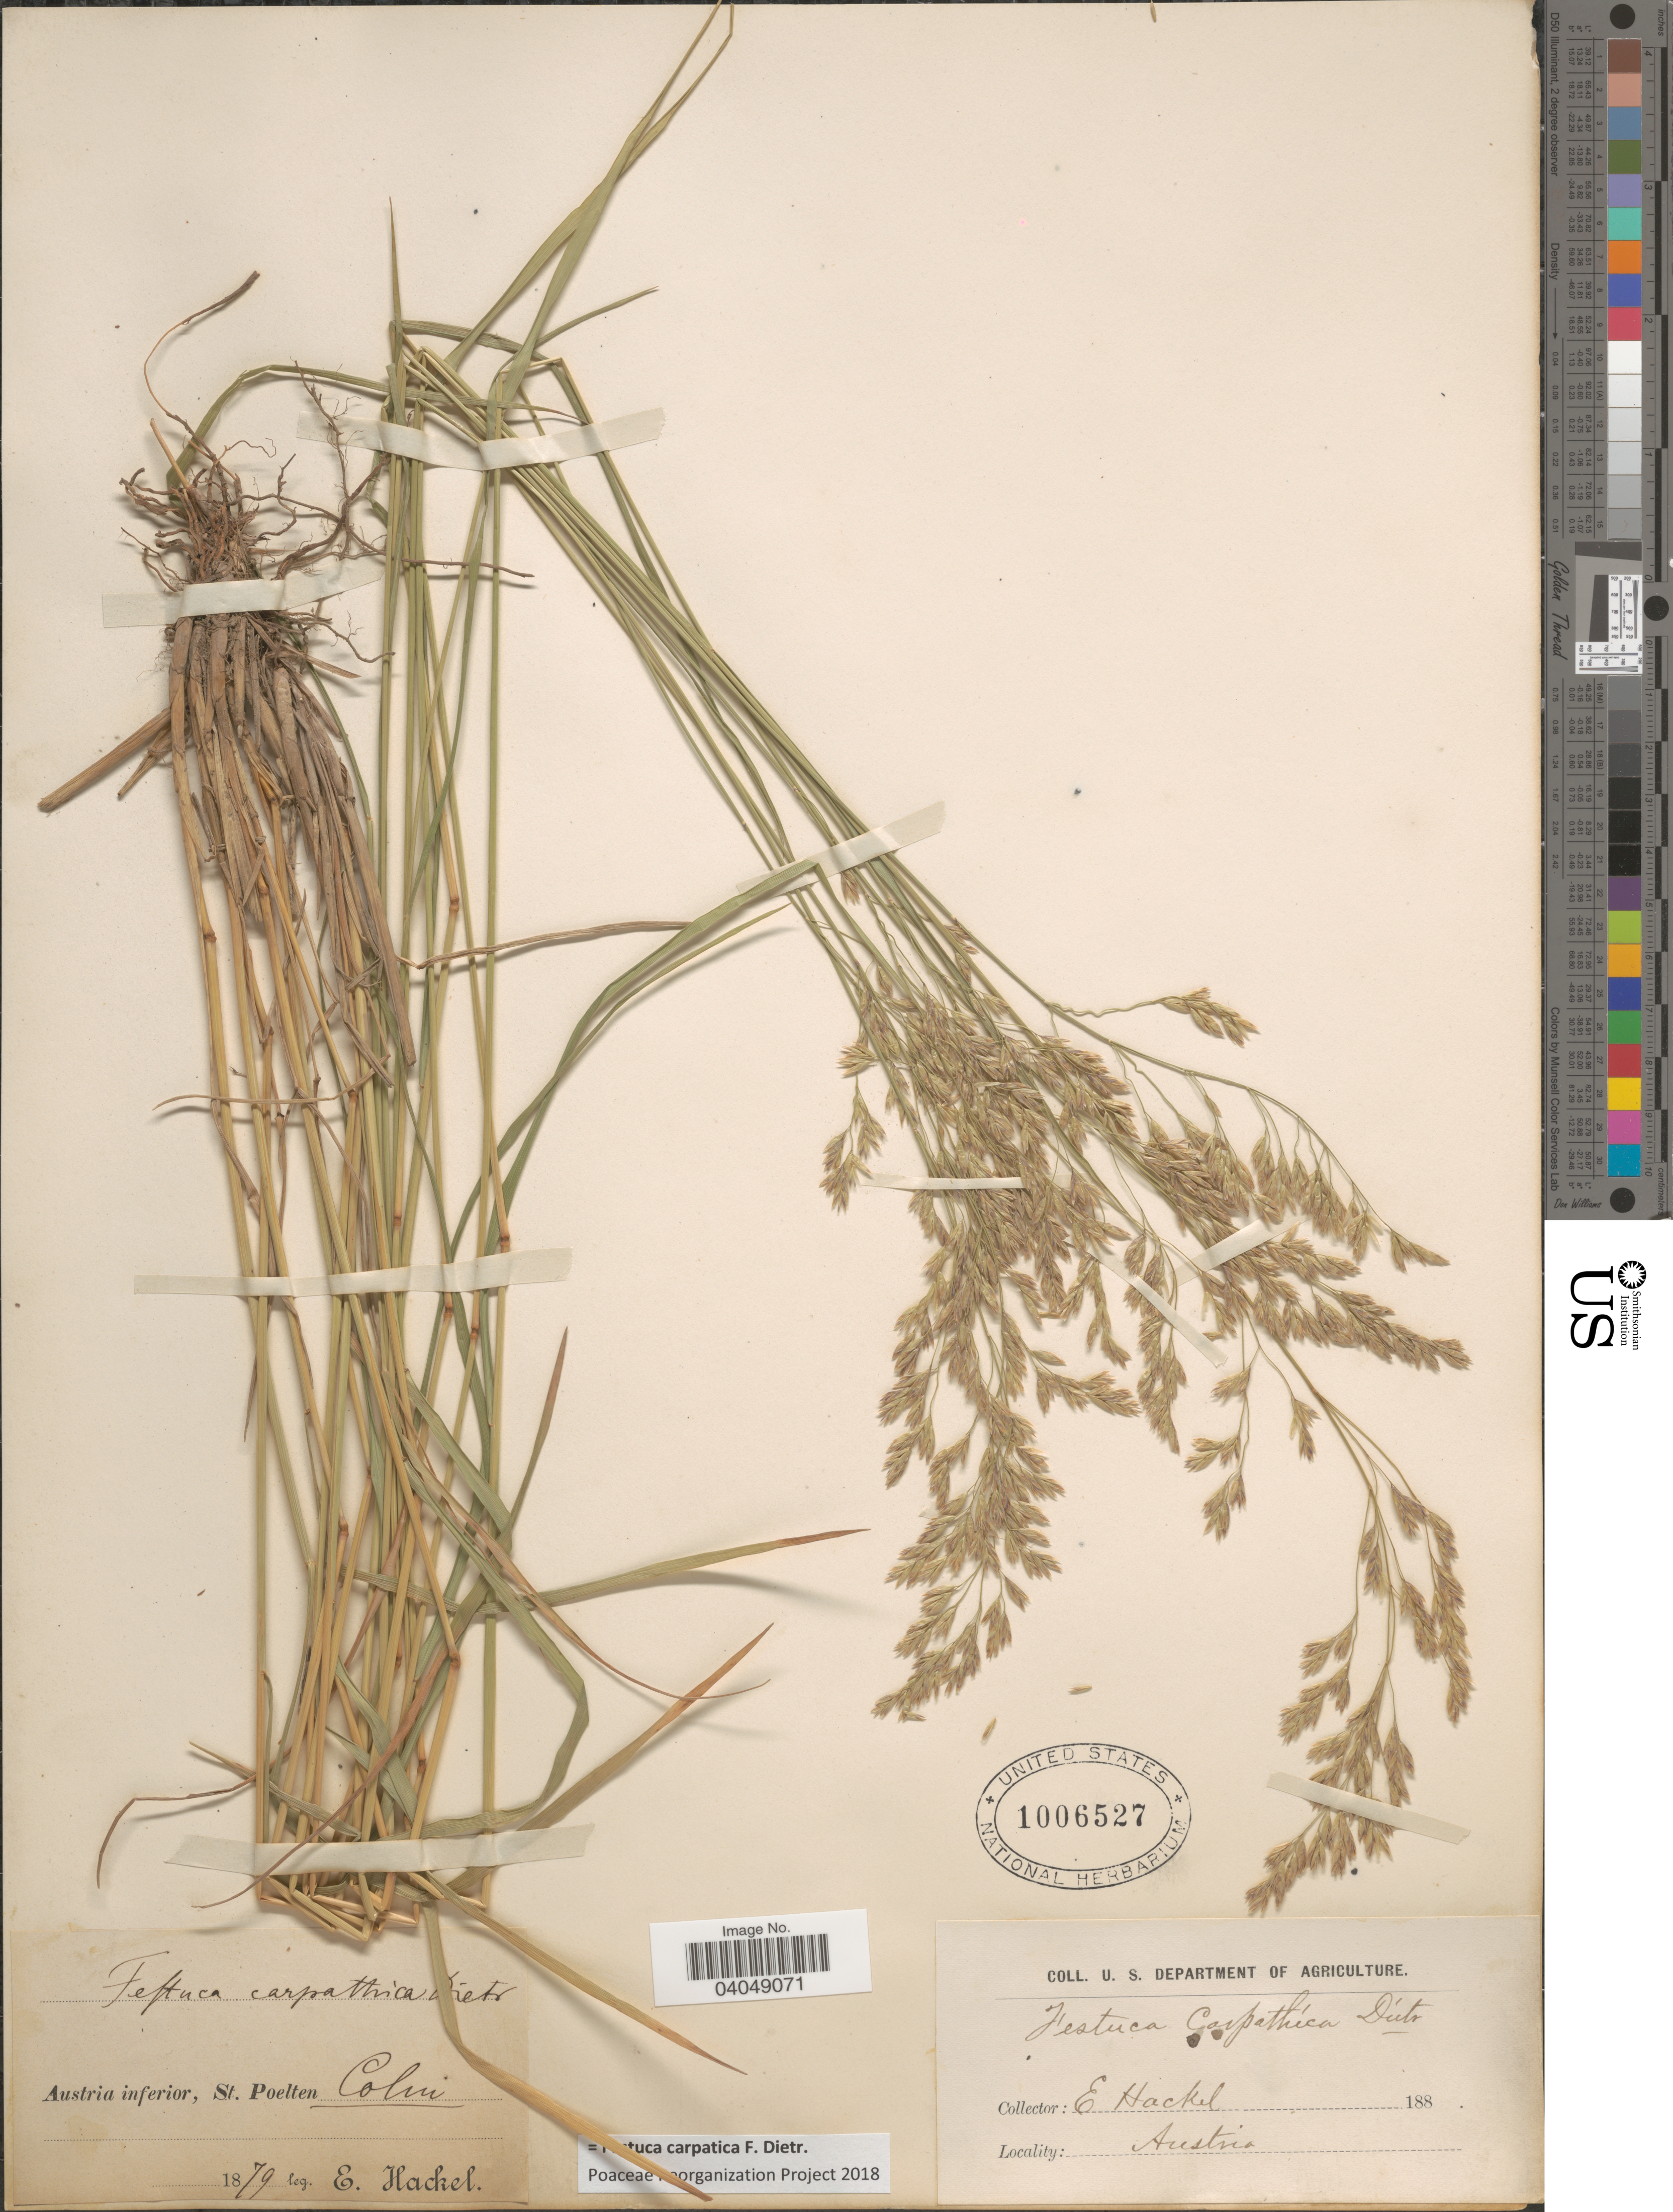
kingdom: Plantae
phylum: Tracheophyta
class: Liliopsida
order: Poales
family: Poaceae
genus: Festuca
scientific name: Festuca carpatica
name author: F. Dietr.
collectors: E. Hackel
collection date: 1879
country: Austria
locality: Austria inferior, St. Poelten Colni.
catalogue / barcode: US 1006527